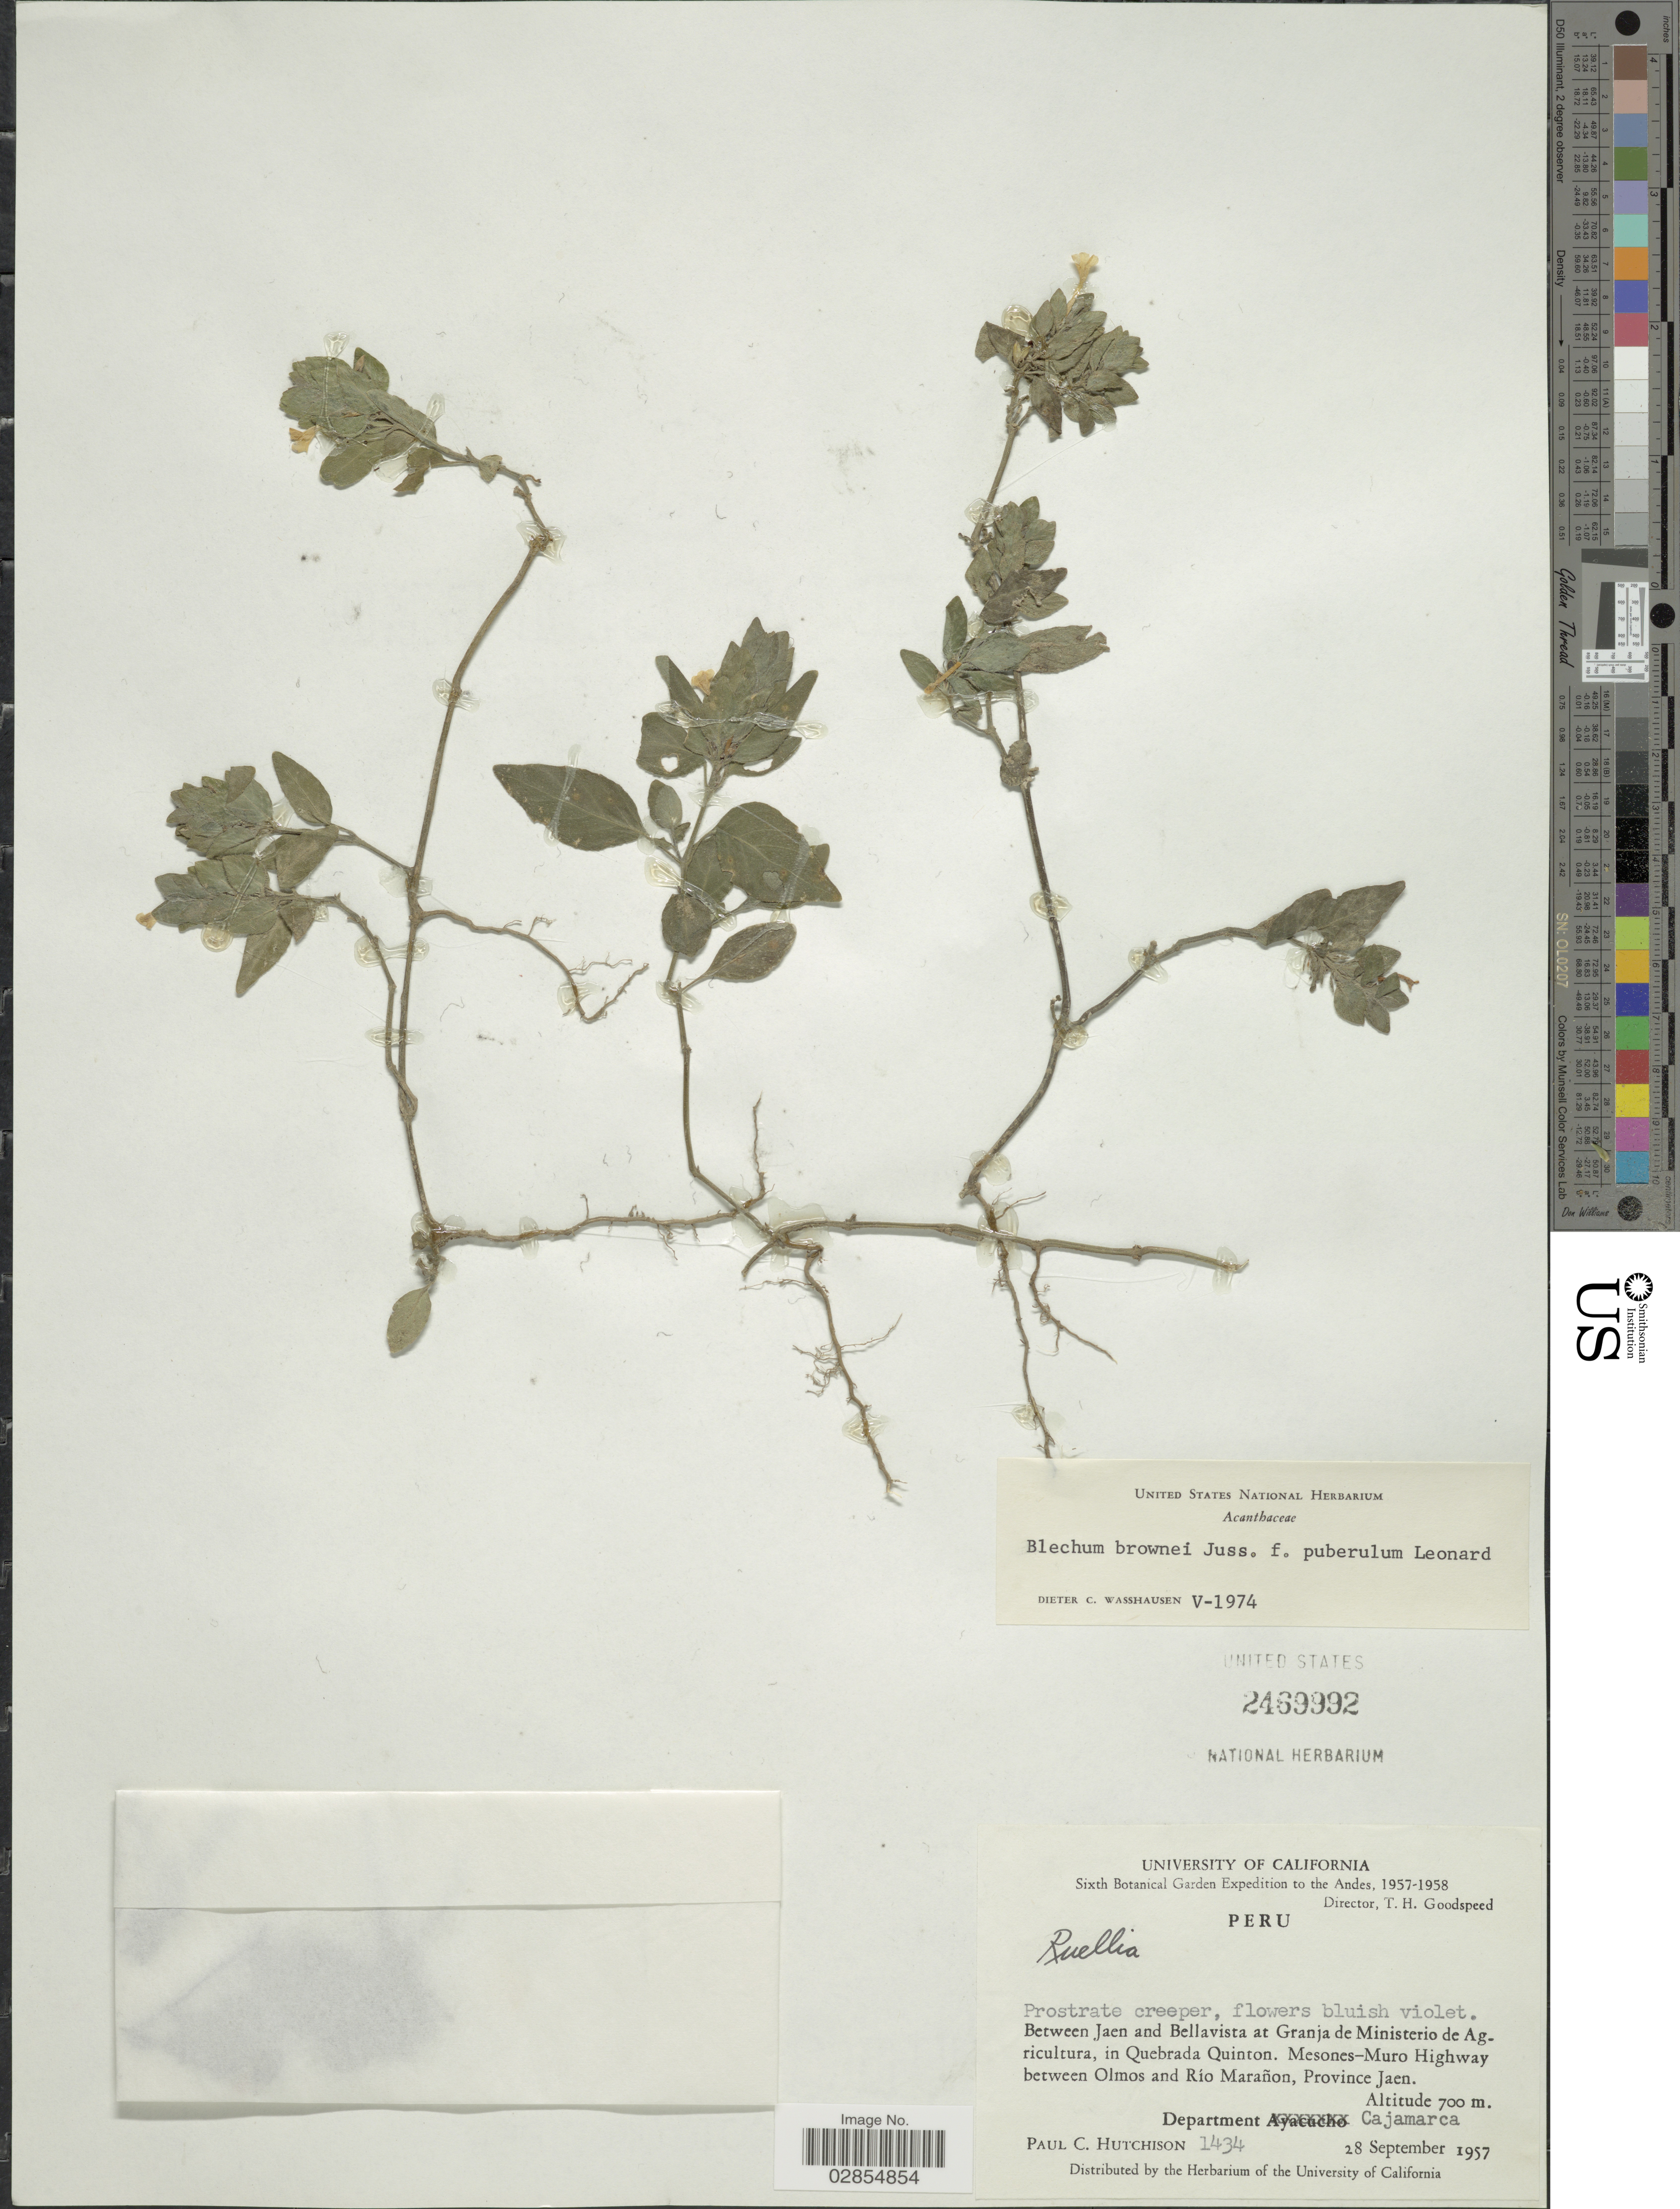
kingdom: Plantae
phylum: Tracheophyta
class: Magnoliopsida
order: Lamiales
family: Acanthaceae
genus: Blechum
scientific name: Blechum brownei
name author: Juss.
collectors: P. C. Hutchison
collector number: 1434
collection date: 1957-09-28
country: Peru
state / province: Cajamarca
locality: Andes. Between Jaen and Bellavista at Granja de Ministerio de Agricultura, in Quebrada Quinton. Mesones-Muro Highway between Olmos and Río Marañon, Province Jaen. Department Cajamarca.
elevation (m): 700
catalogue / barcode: US 2469992